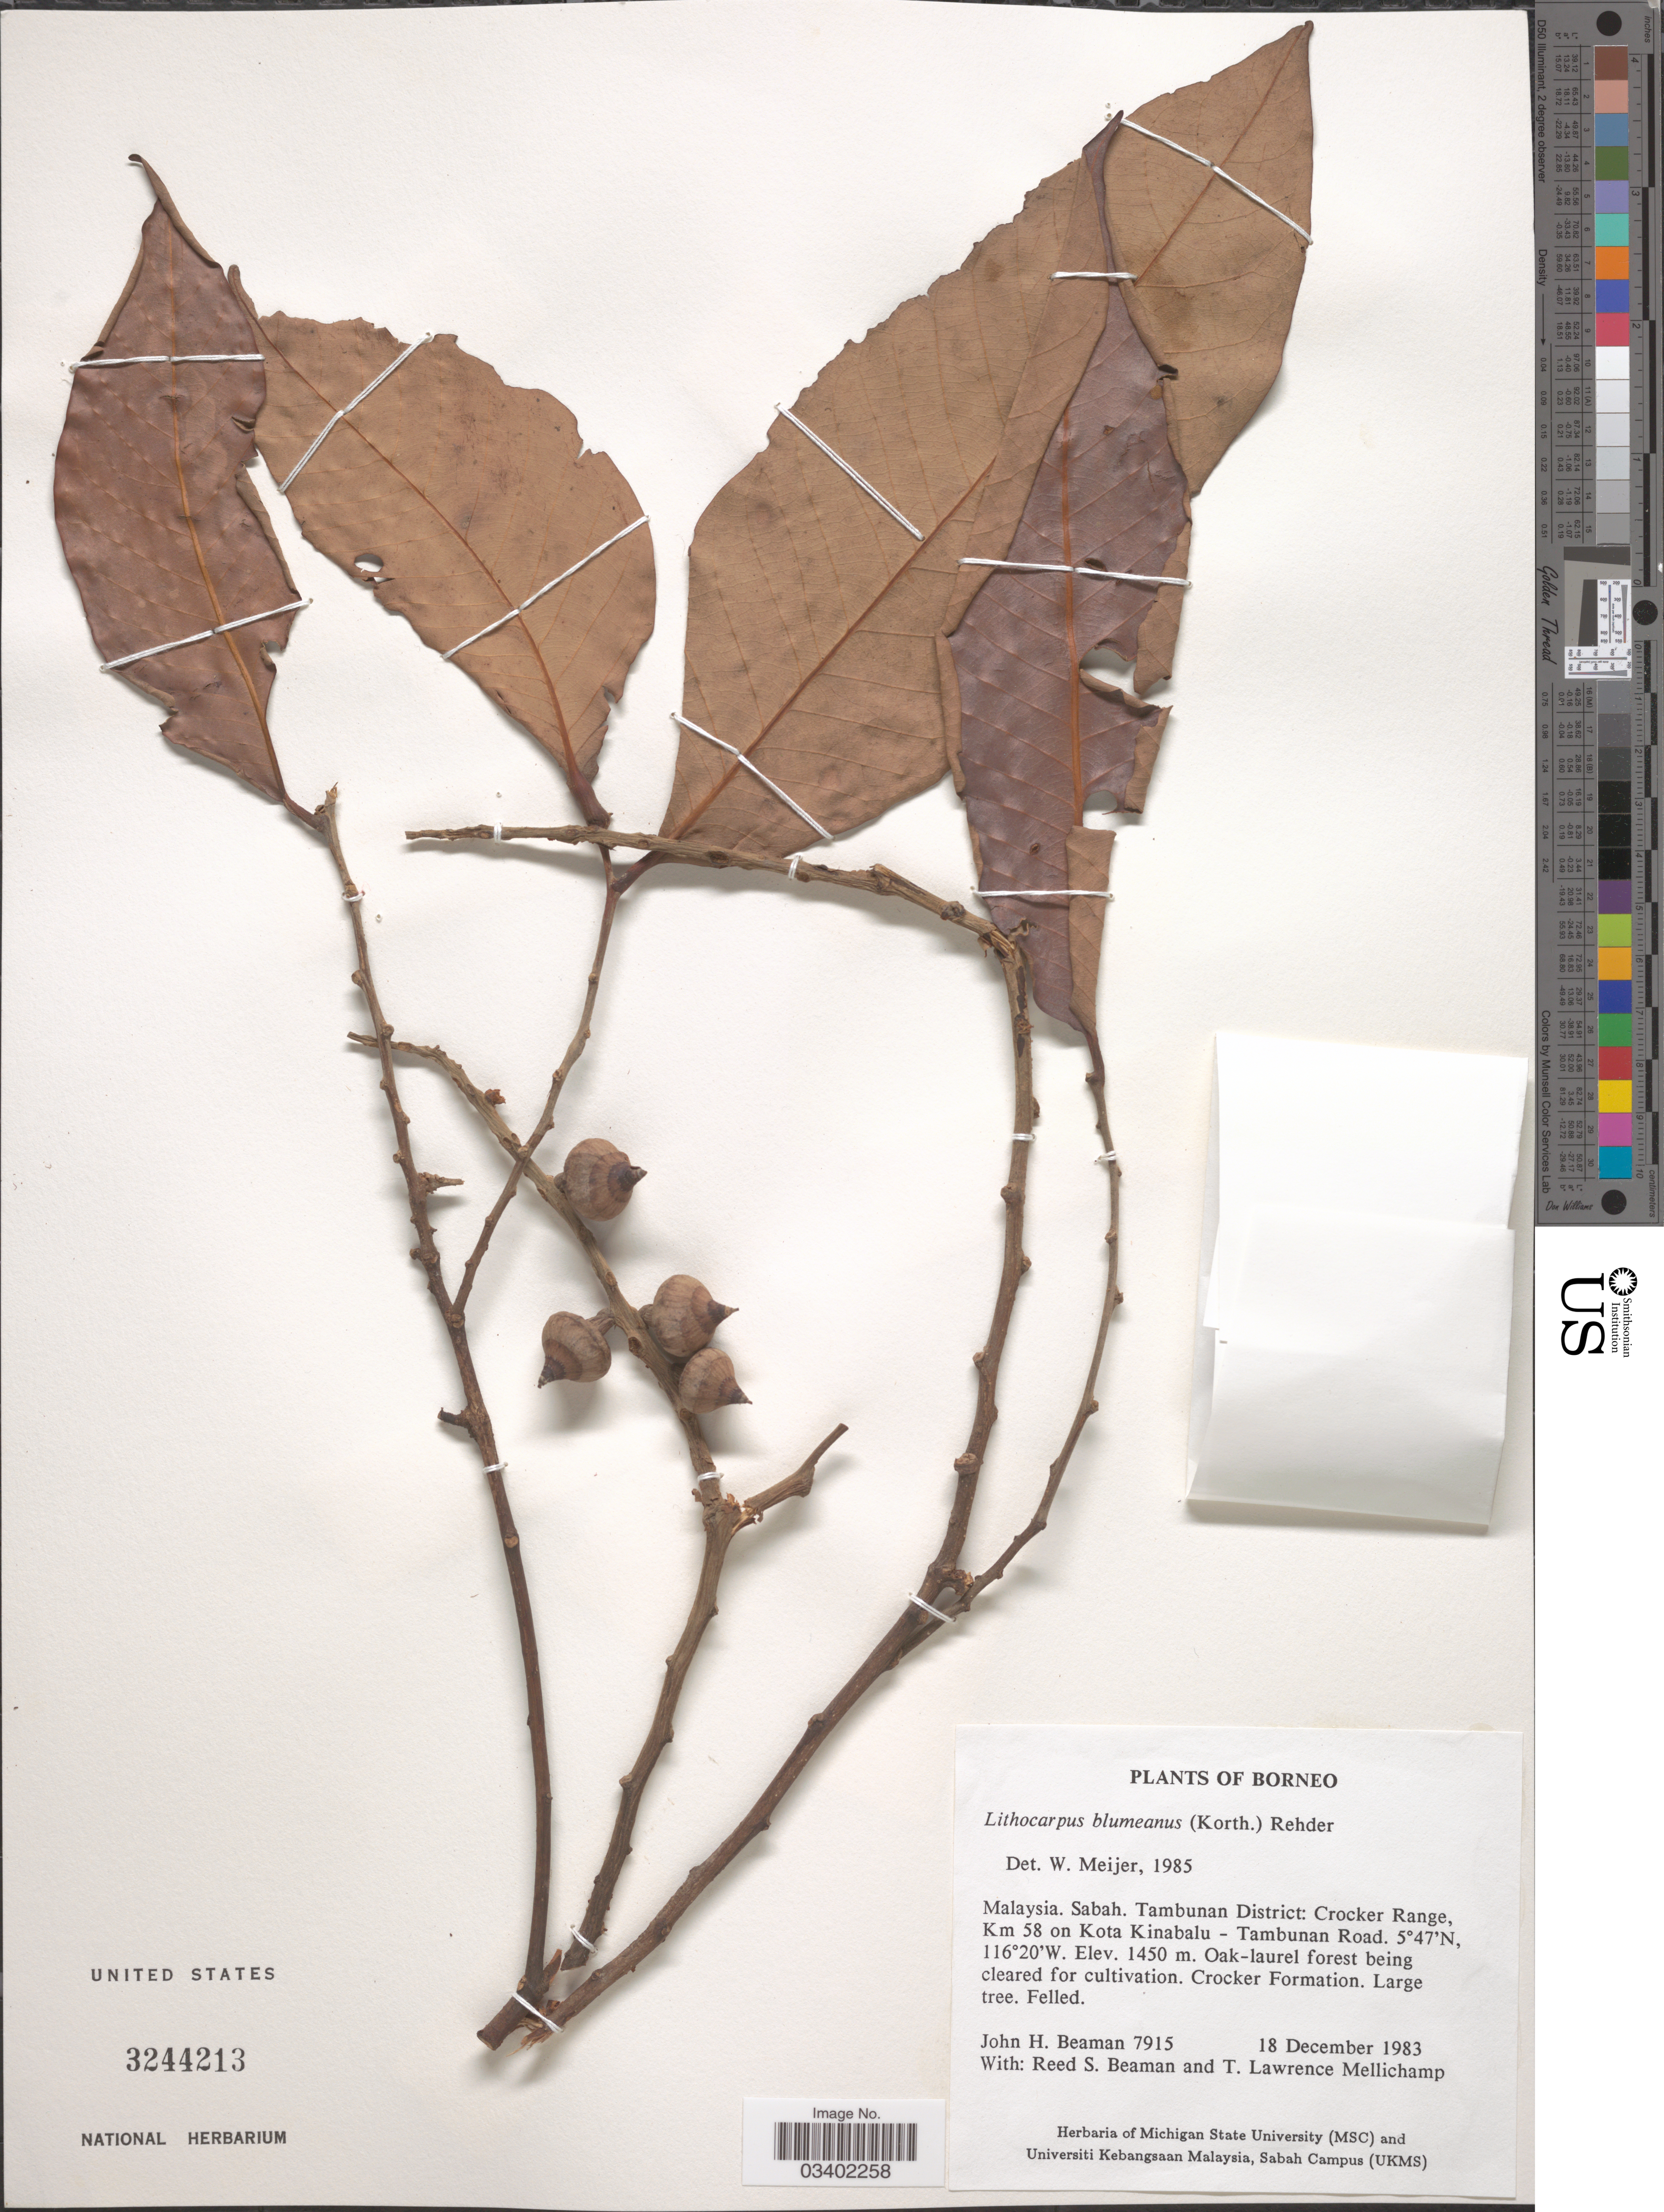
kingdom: Plantae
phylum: Tracheophyta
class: Magnoliopsida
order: Fagales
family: Fagaceae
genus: Lithocarpus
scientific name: Lithocarpus blumeanus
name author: (Korth.) Rehder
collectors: J. H. Beaman, R. S. Beaman & T. L. Mellichamp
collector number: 7915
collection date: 1983-12-18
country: Malaysia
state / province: Sabah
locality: Borneo. Tambunan District: Crocker Range, Km 58 on Kota Kinabalu - Tambunan Road.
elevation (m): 1450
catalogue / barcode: US 3244213